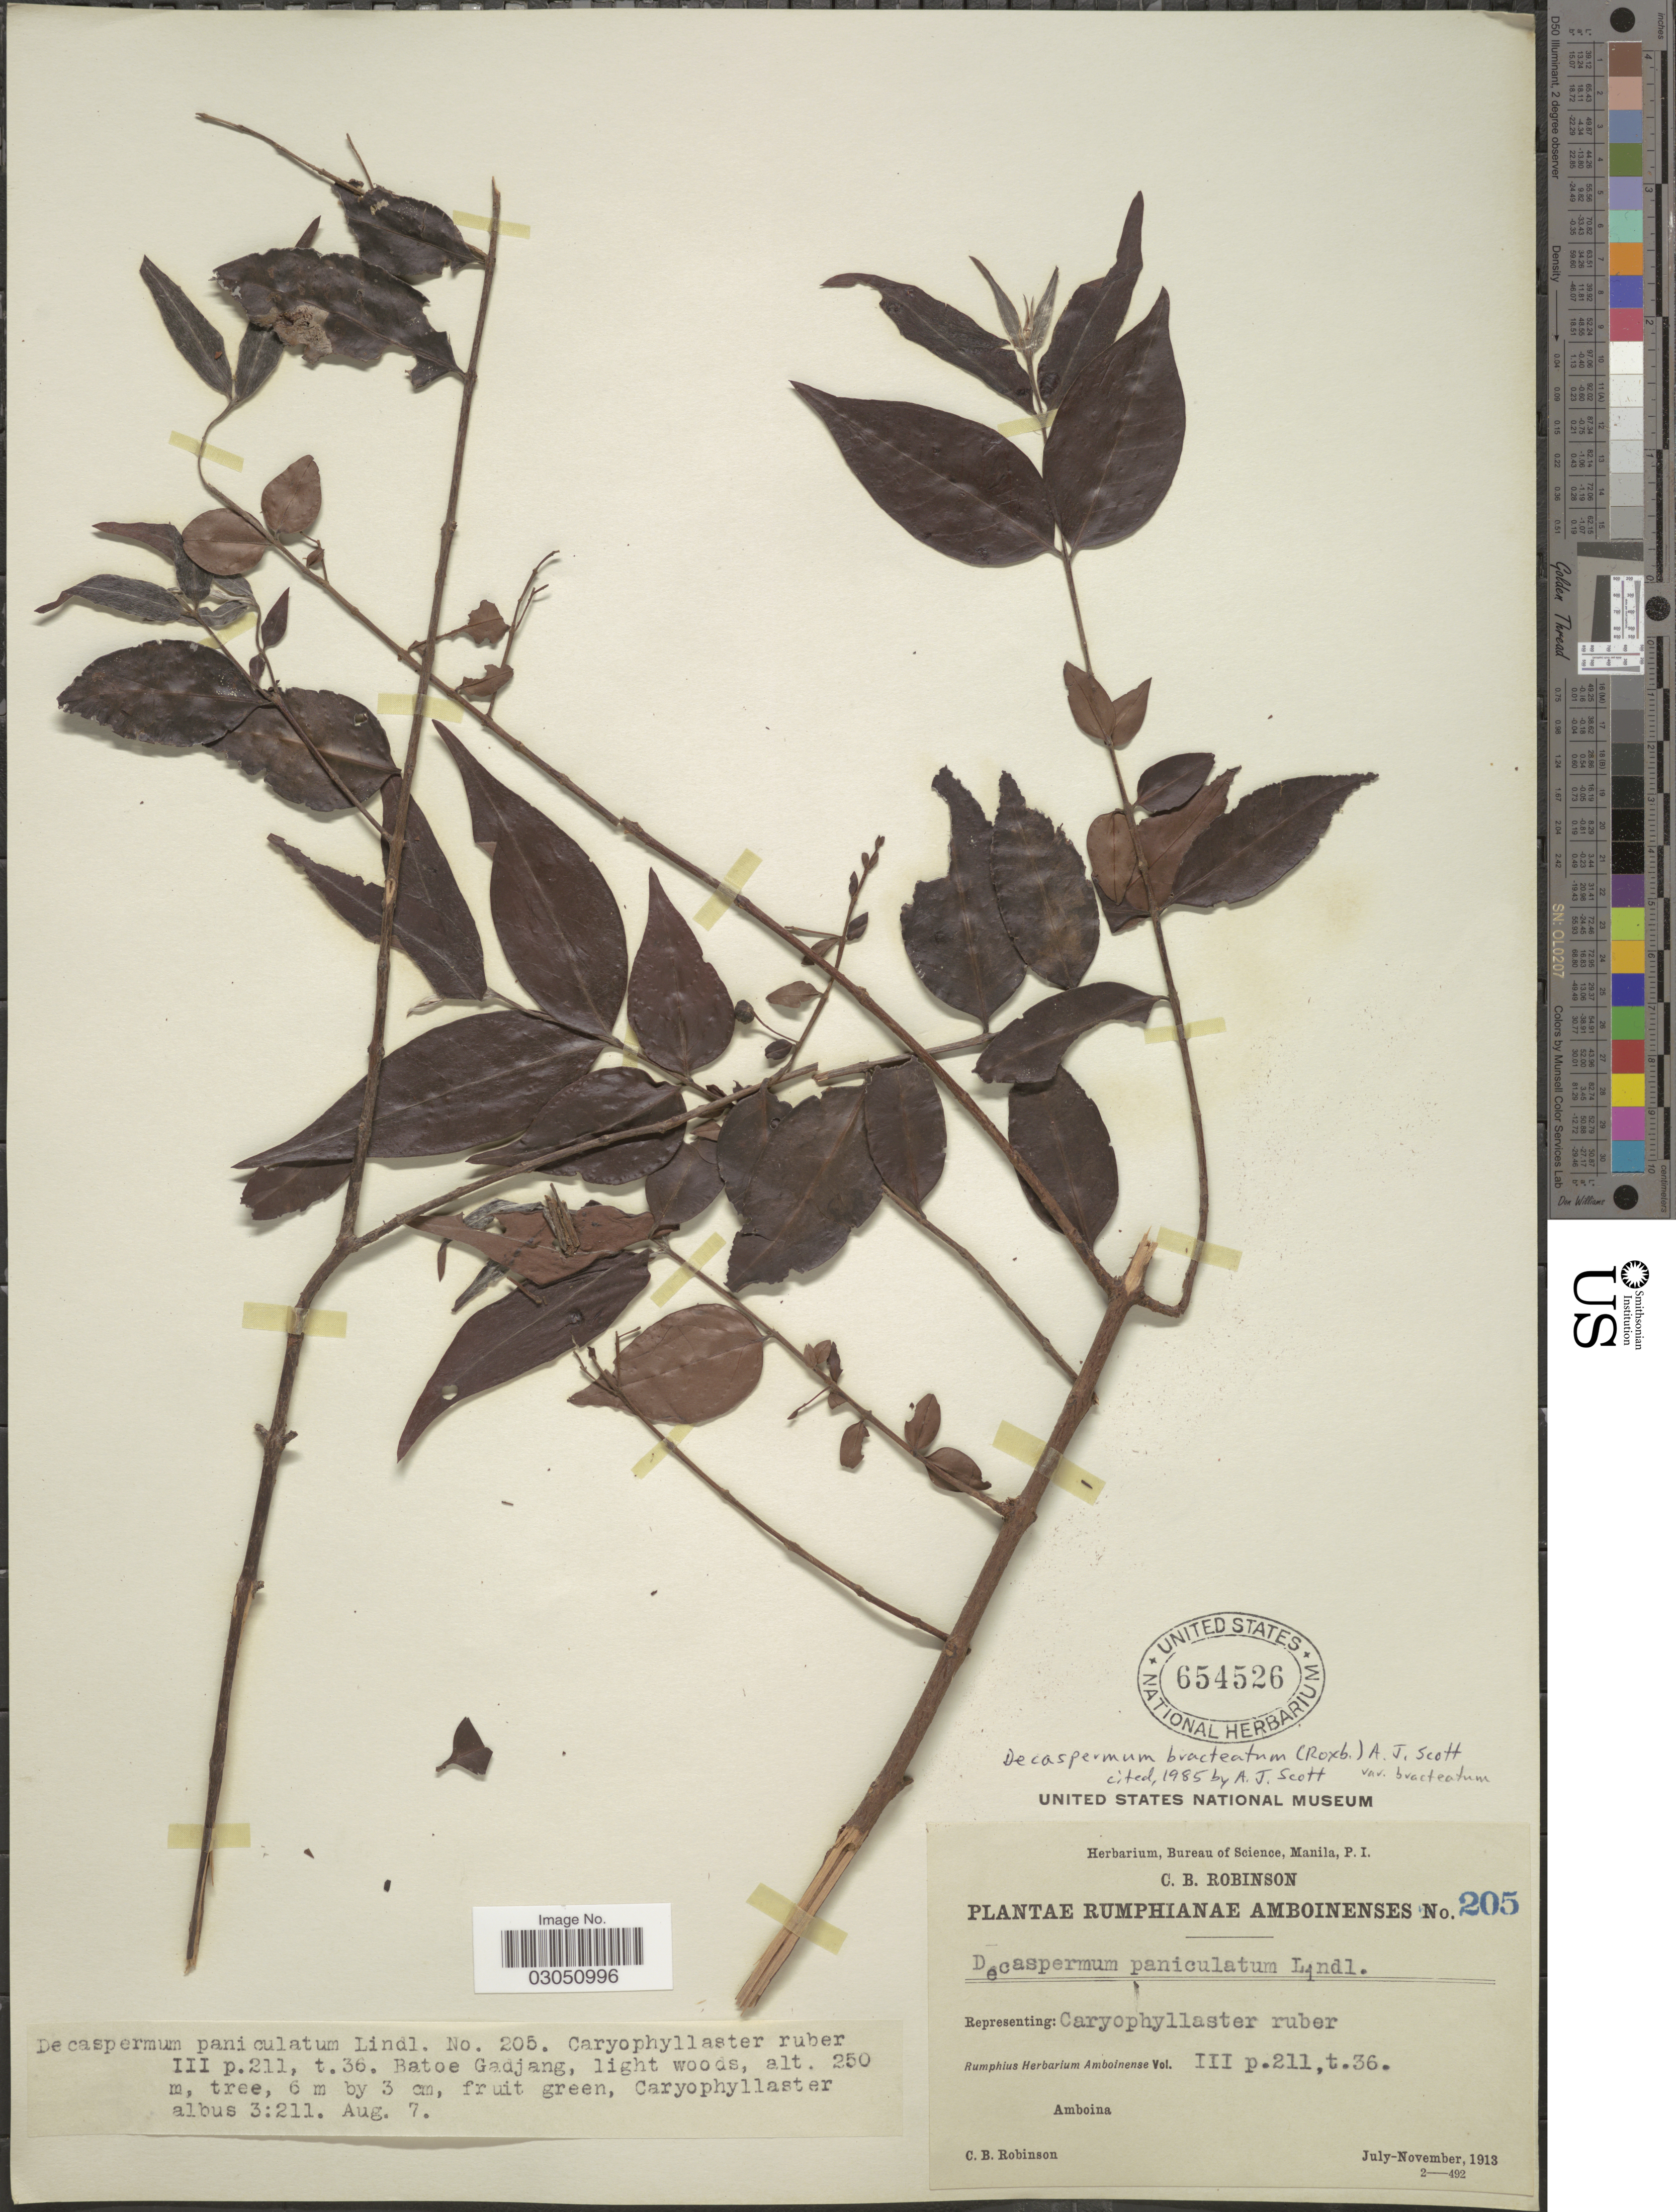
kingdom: Plantae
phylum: Tracheophyta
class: Magnoliopsida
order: Myrtales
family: Myrtaceae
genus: Decaspermum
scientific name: Decaspermum belense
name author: Merr. & L.M. Perry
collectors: C. Robinson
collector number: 205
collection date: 1913-08-07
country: Indonesia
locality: Amboina. Batoe Gadjang.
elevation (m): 250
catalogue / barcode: US 654526